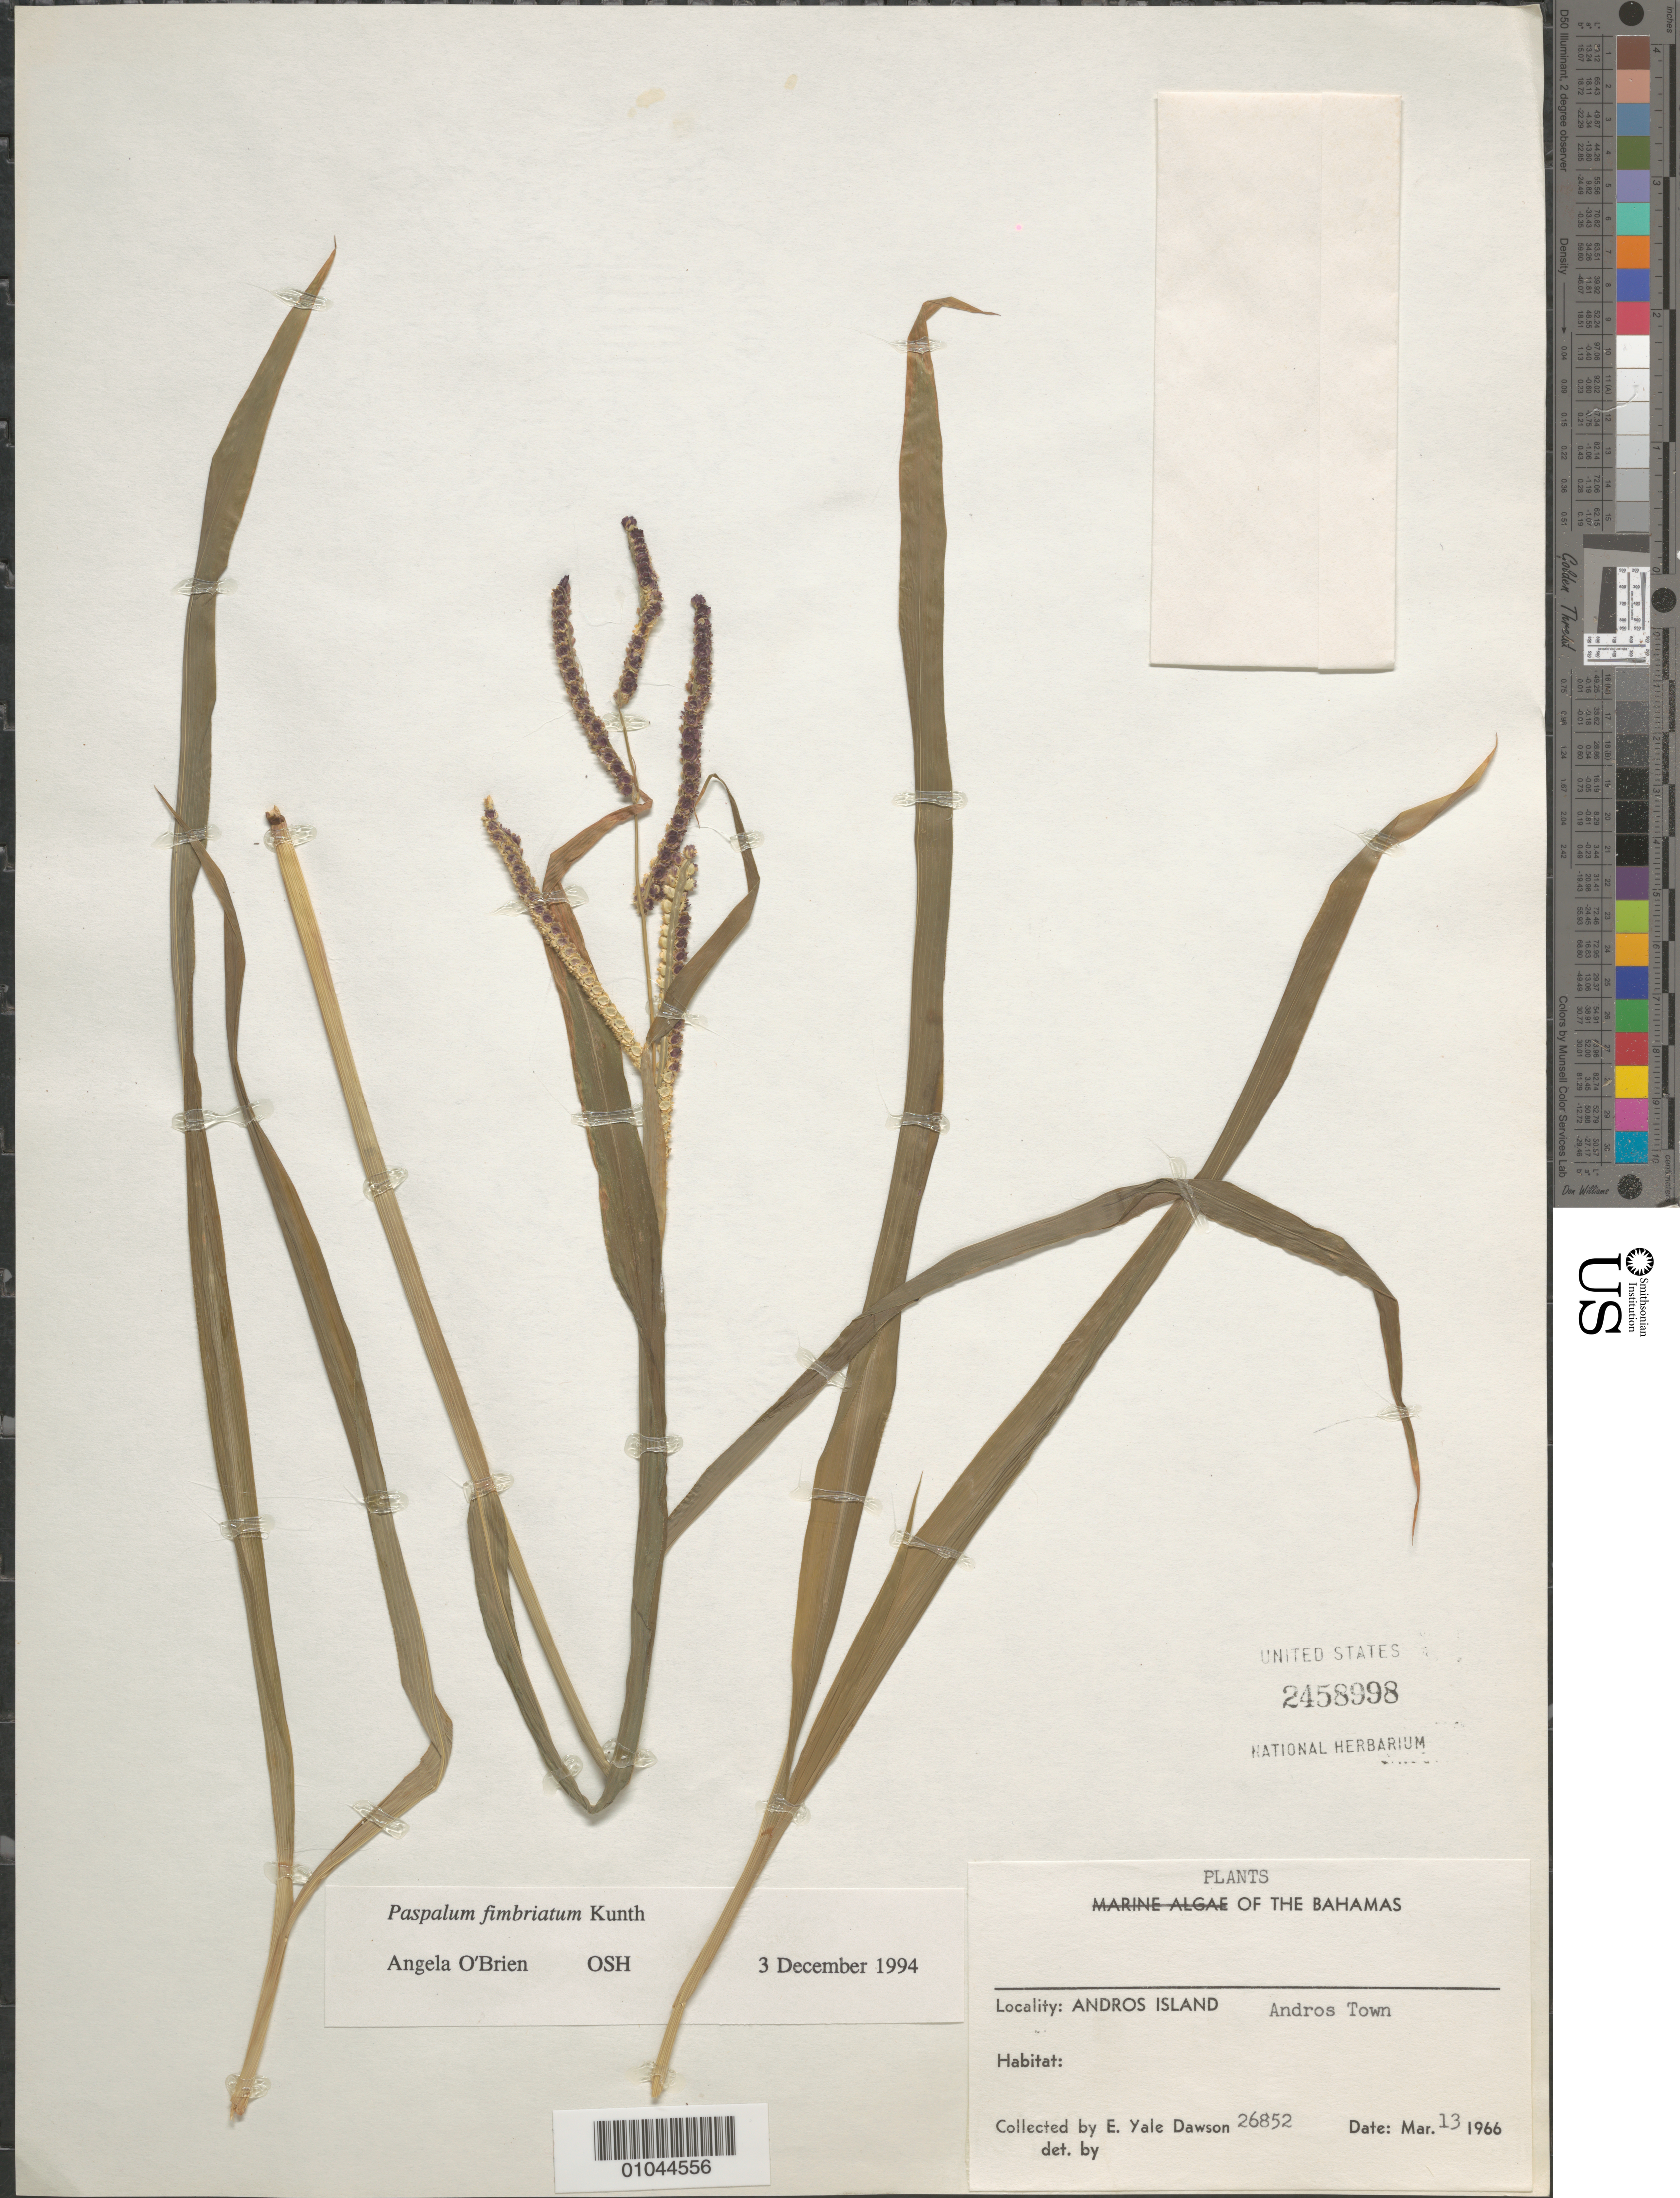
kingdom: Plantae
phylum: Tracheophyta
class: Liliopsida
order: Poales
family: Poaceae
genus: Paspalum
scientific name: Paspalum fimbriatum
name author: Kunth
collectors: E. Y. Dawson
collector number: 26852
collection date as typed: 13 Mar 1966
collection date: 1966-03-13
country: Bahamas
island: Andros I.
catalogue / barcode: US 2458998